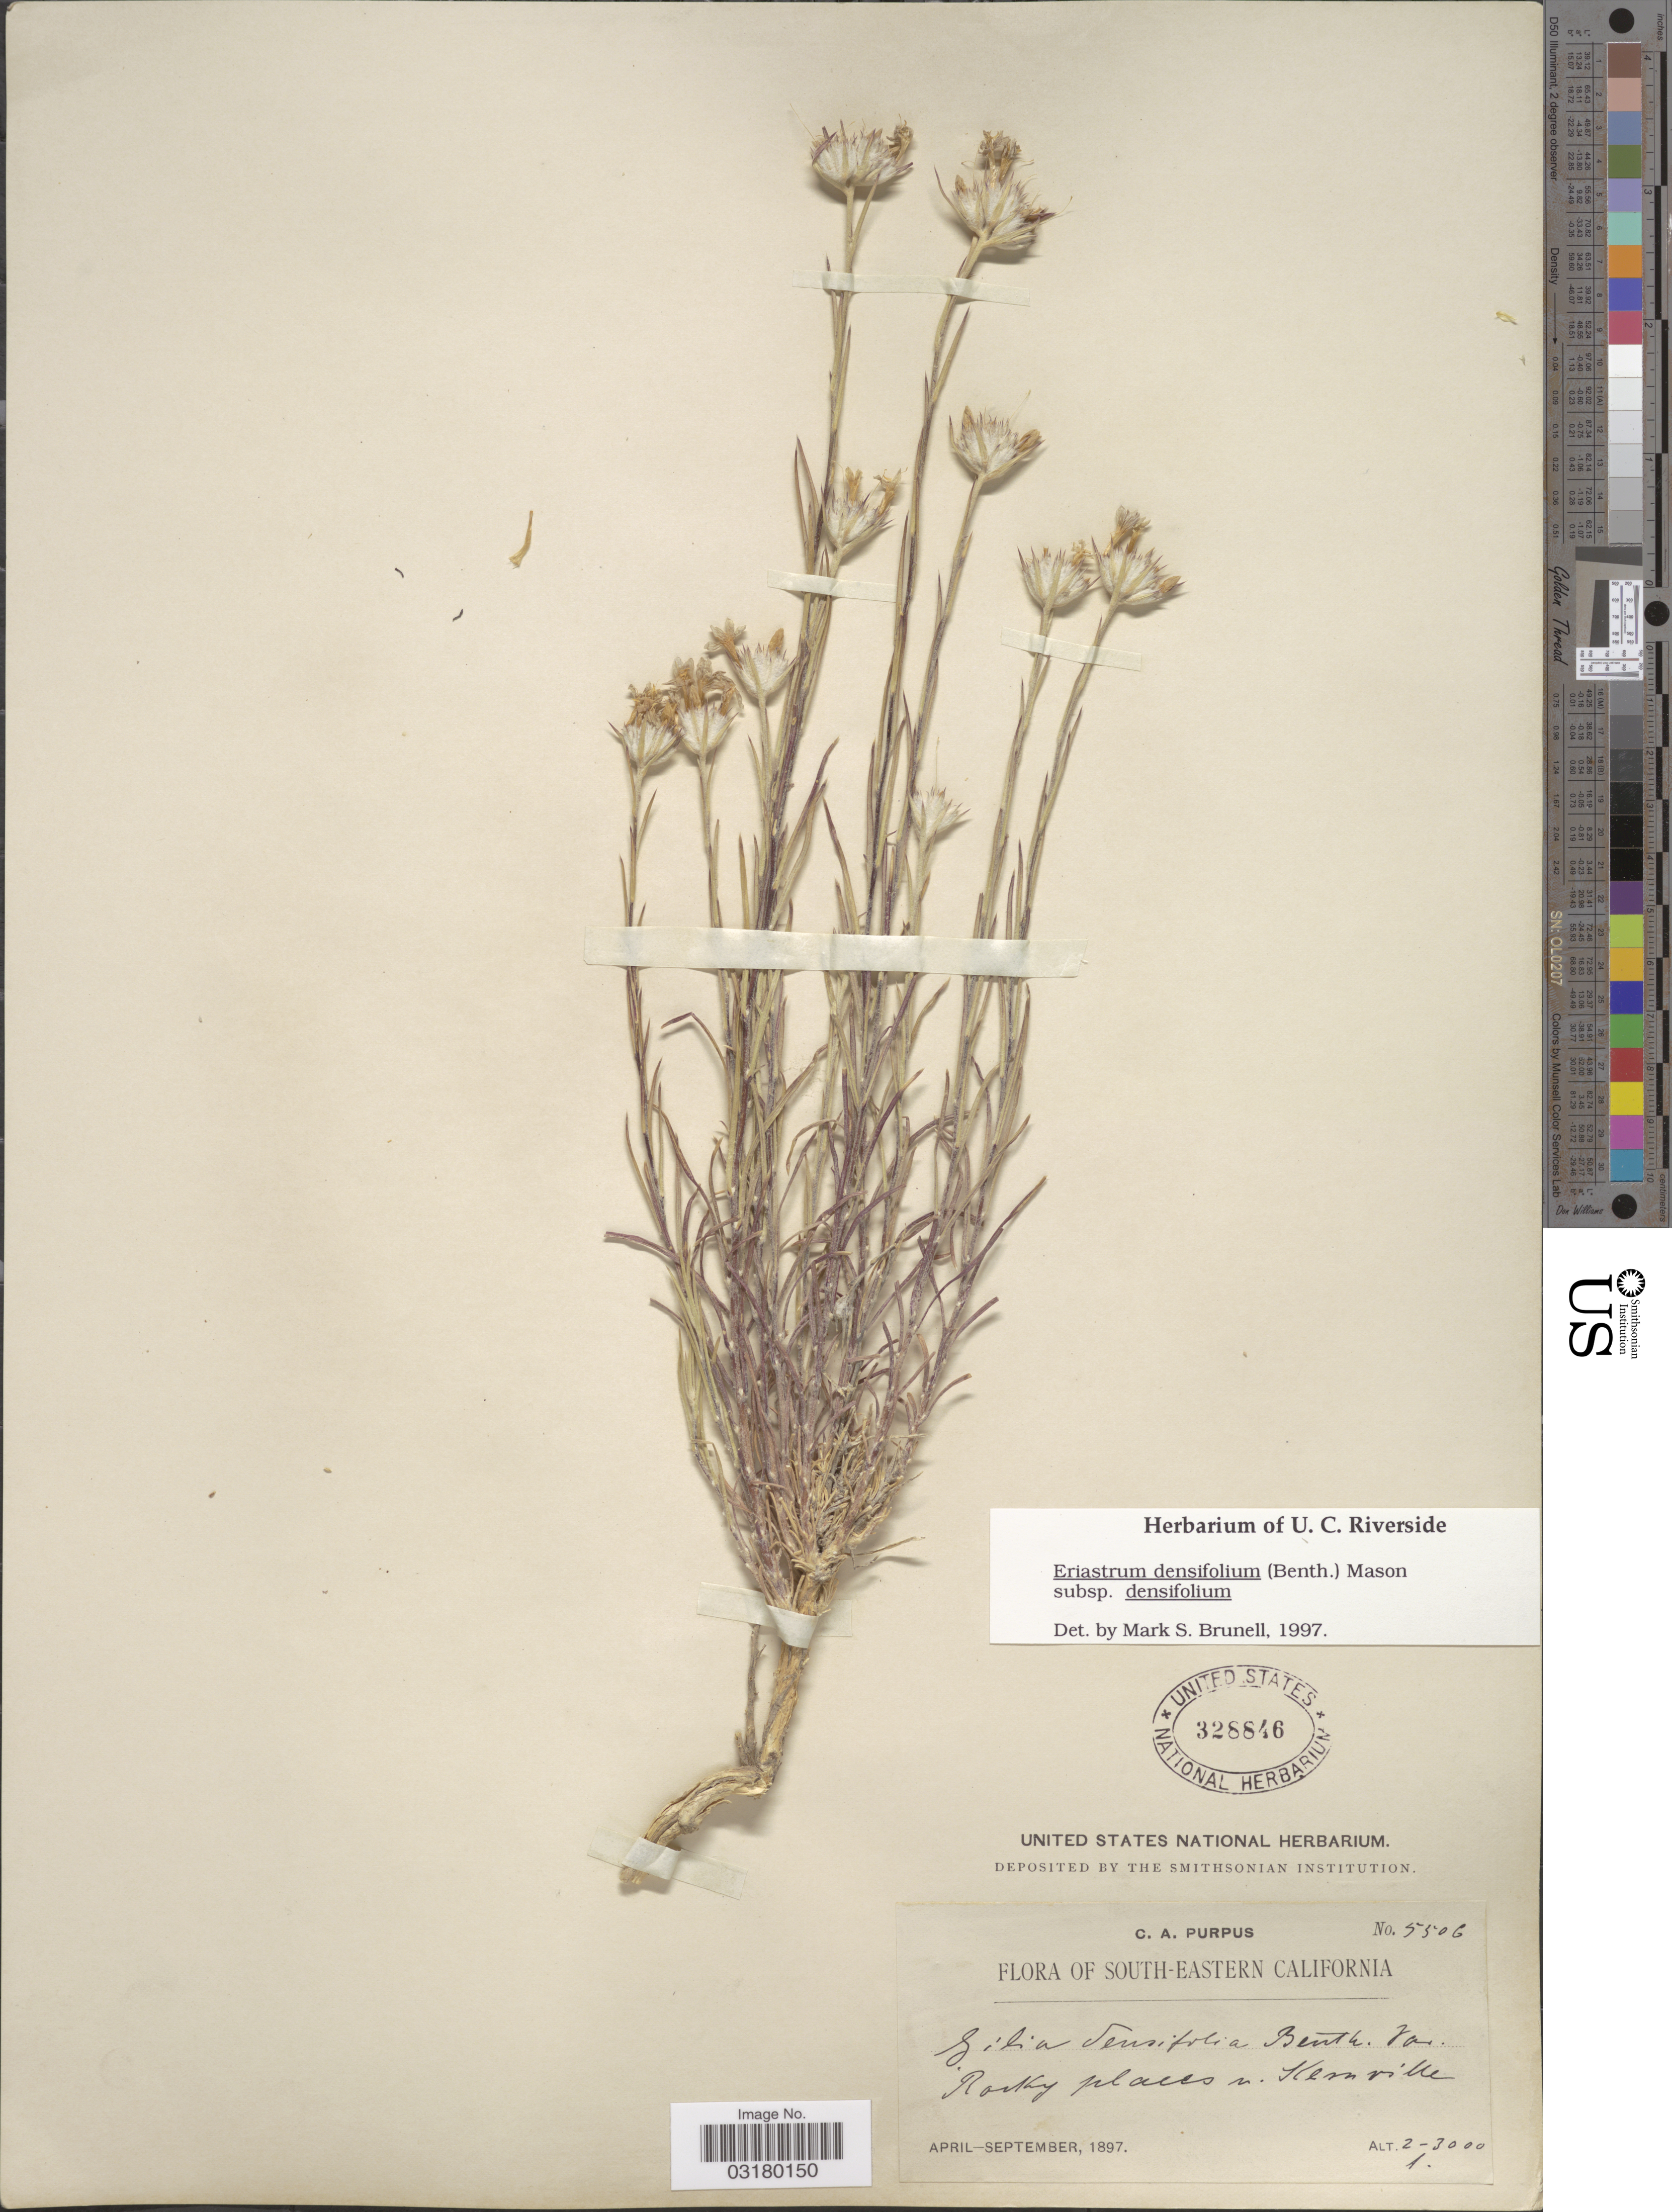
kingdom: Plantae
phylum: Tracheophyta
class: Magnoliopsida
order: Ericales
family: Polemoniaceae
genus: Eriastrum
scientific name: Eriastrum densifolium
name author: (Benth.) H. Mason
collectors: C. A. Purpus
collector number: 5506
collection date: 1897-04/1897-09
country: United States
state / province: California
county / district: Kern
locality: South-Eastern California. Rocky places n. Kernville.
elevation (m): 610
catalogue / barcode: US 328846